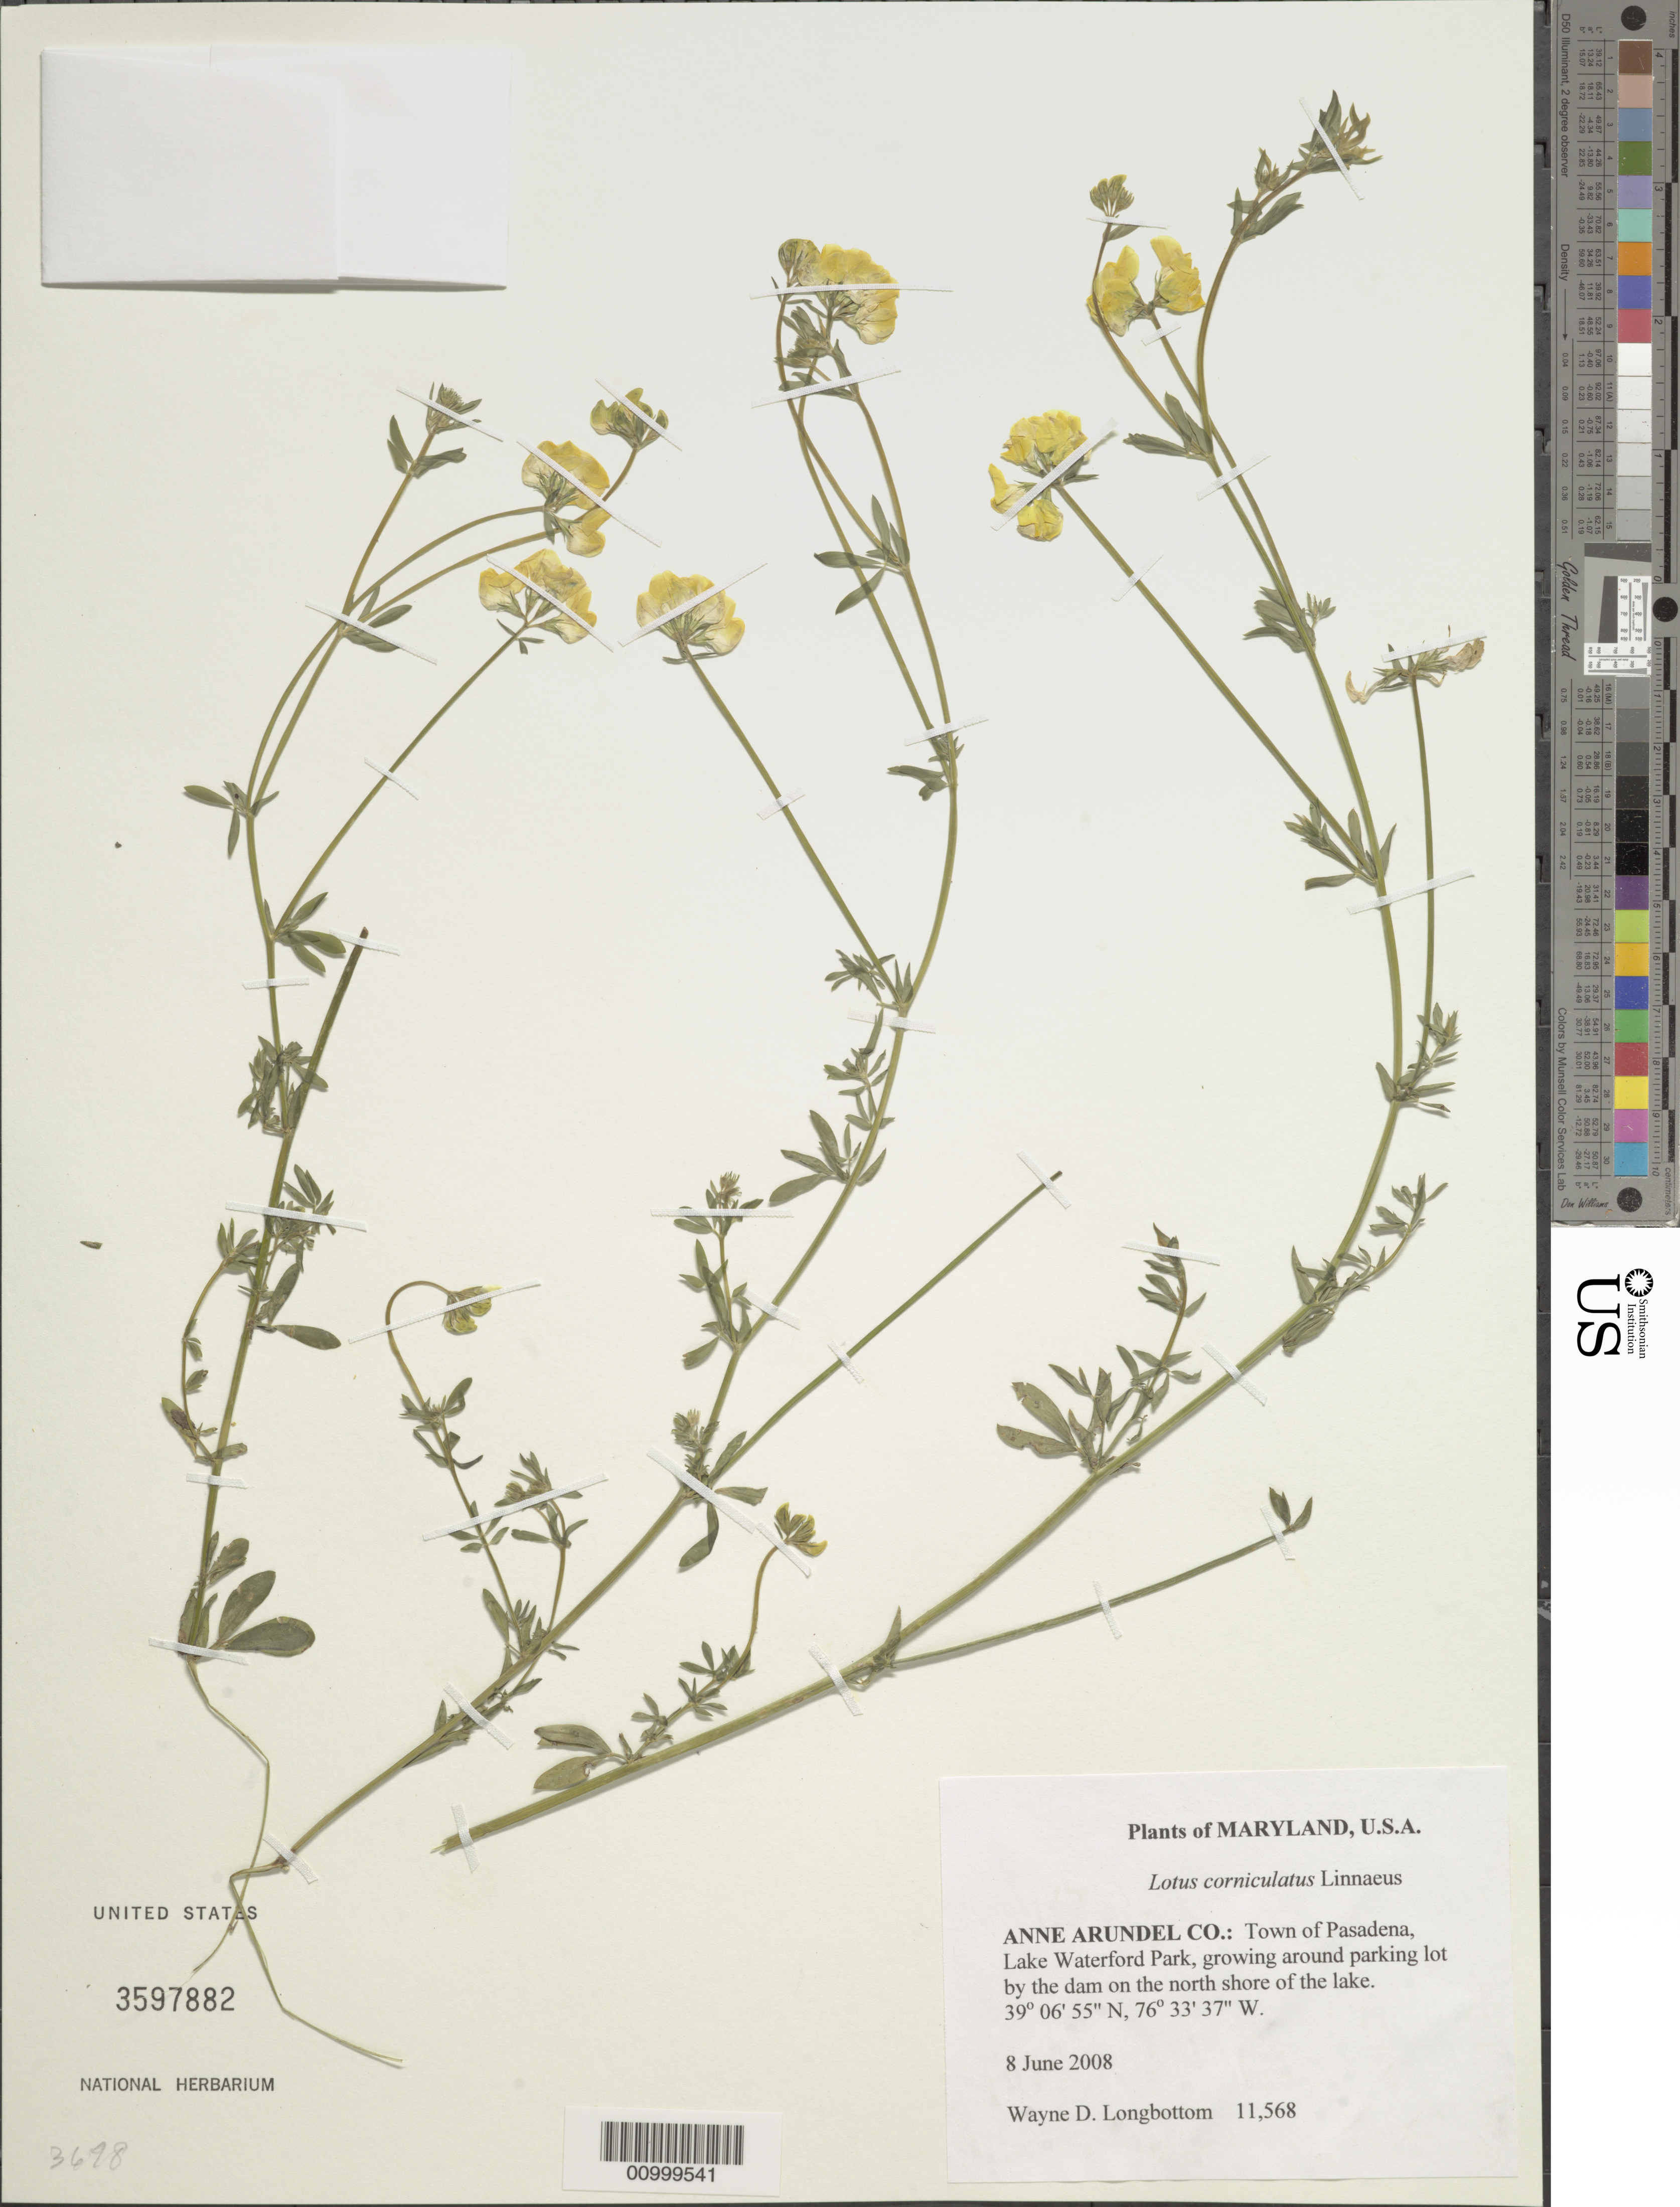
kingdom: Plantae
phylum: Tracheophyta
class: Magnoliopsida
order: Fabales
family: Fabaceae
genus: Lotus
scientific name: Lotus corniculatus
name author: L.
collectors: W. D. Longbottom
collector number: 11568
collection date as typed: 8 June 2008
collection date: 2008-06-08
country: United States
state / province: Maryland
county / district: Anne Arundel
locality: Town of Pasadena, Lake Waterford Park, by dam at the north shore of the lake.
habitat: growing along the edge of the woods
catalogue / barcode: US 3597882